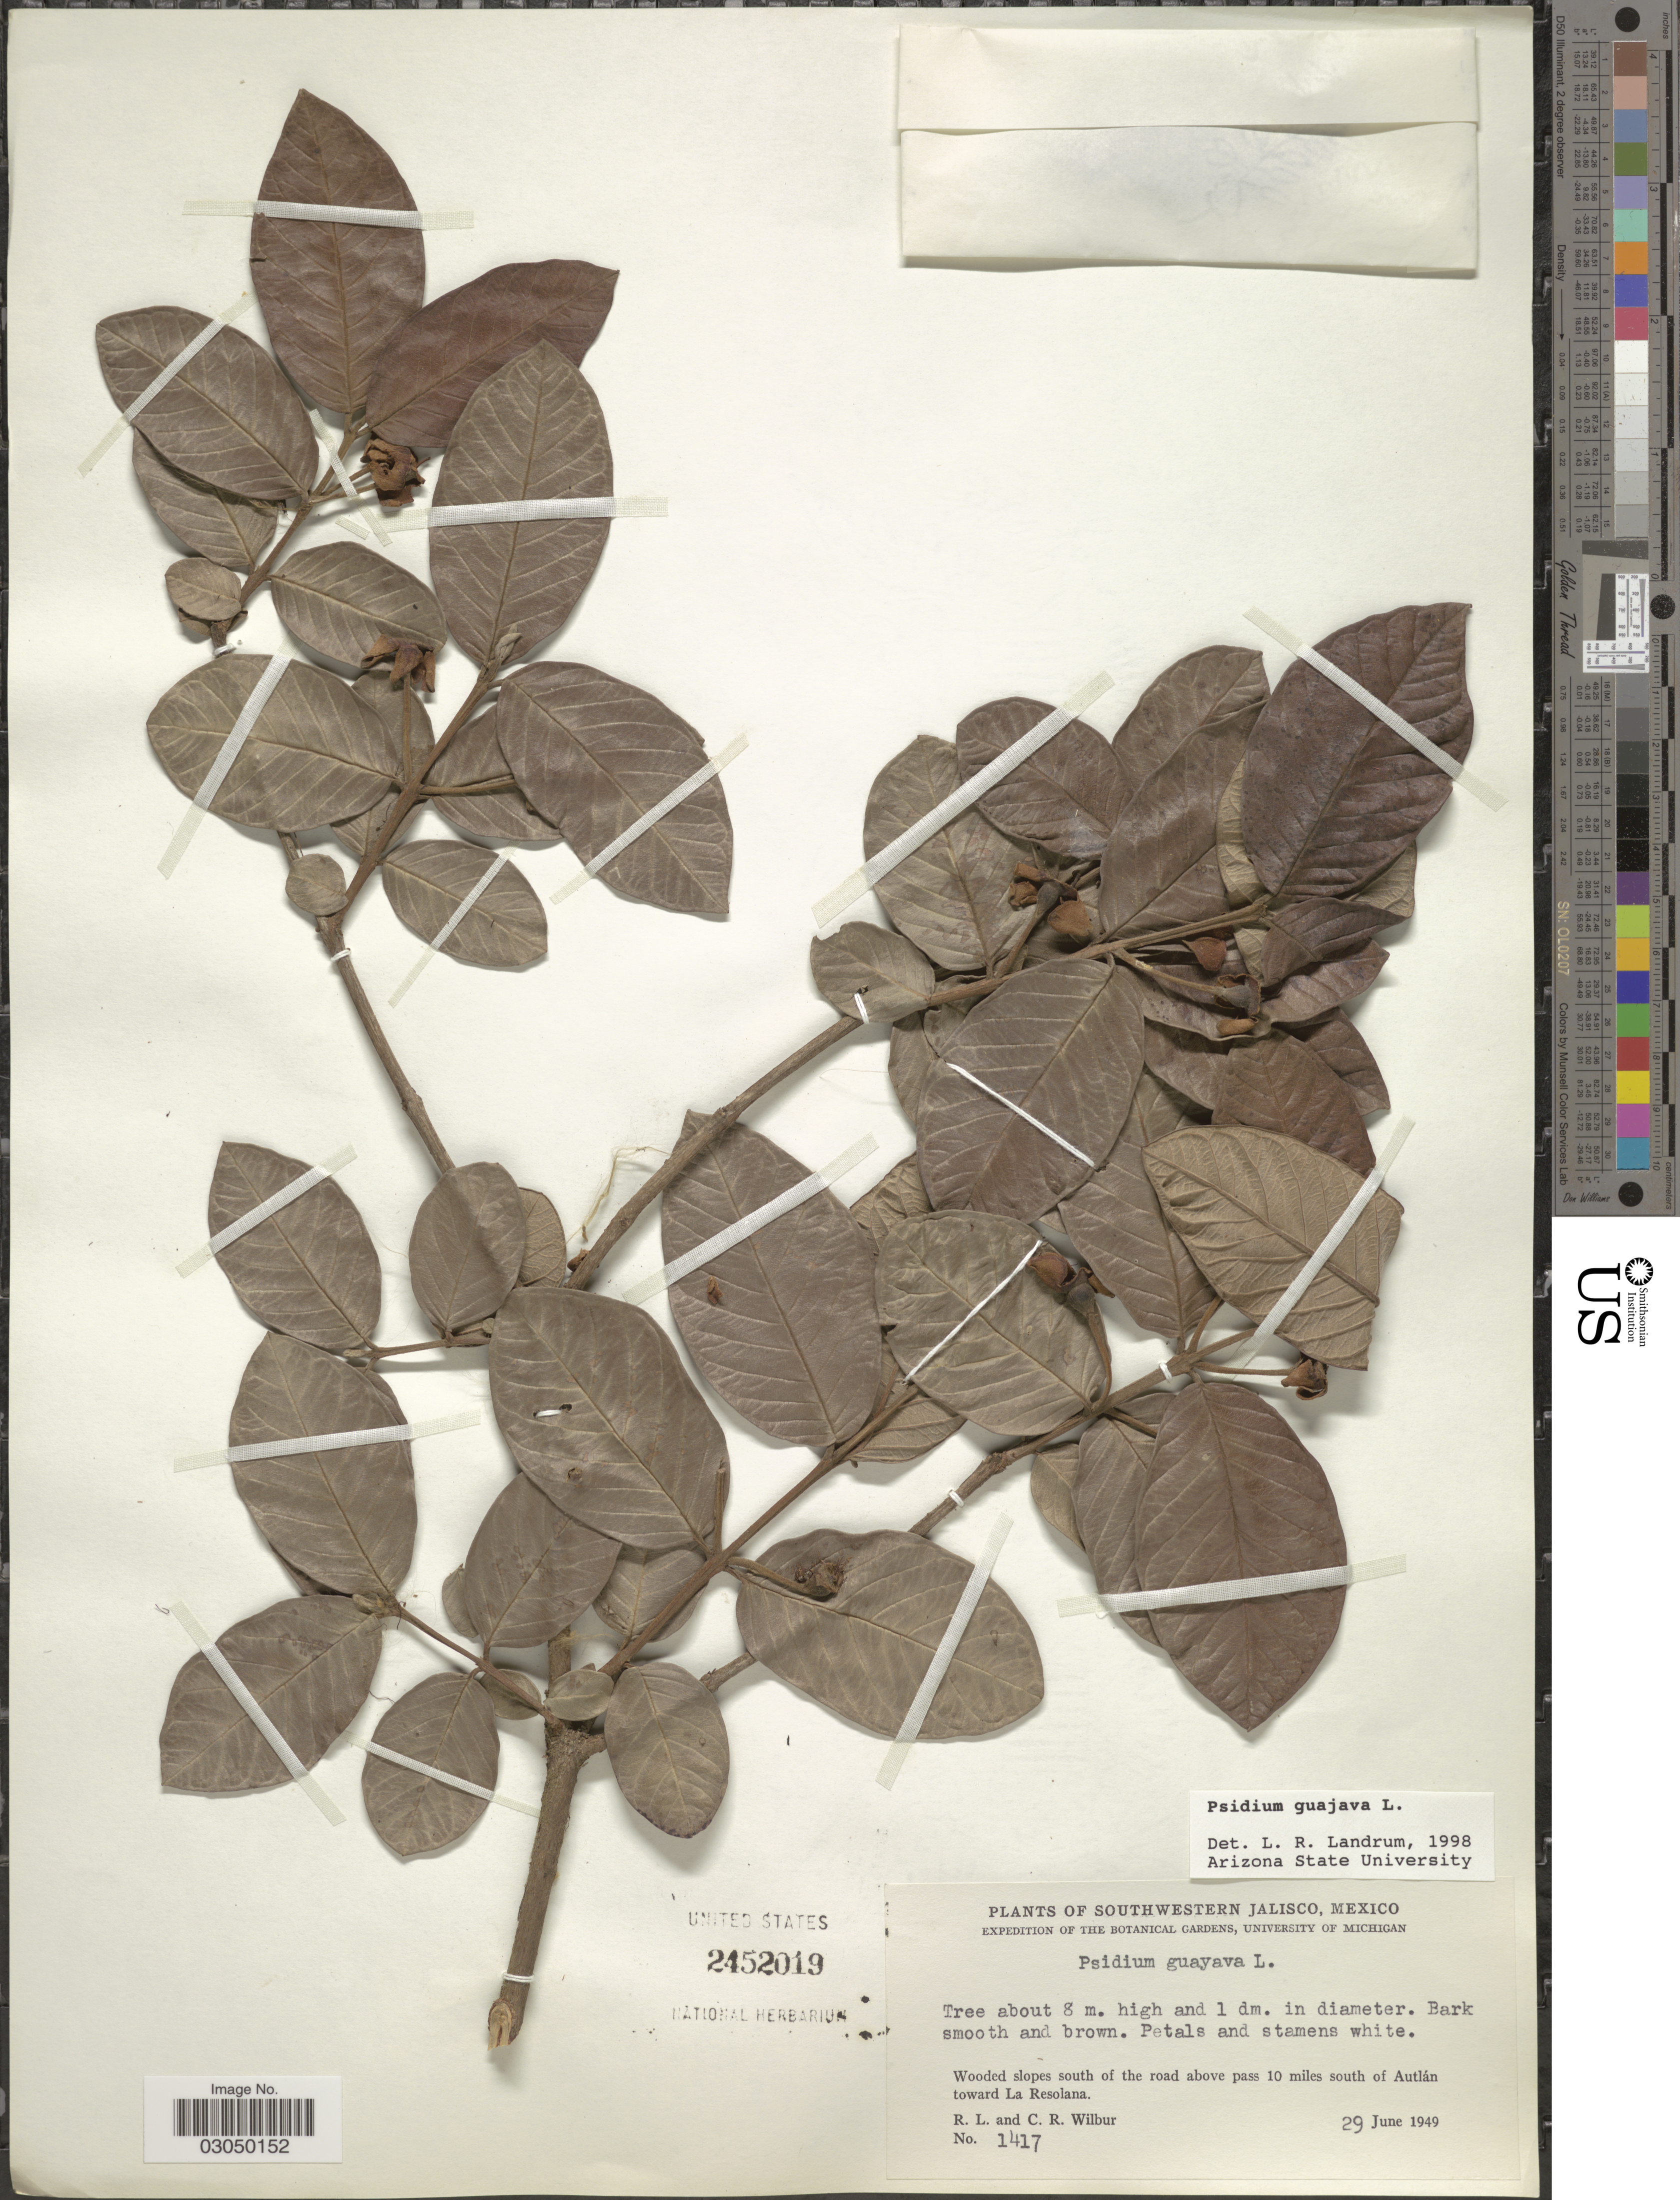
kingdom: Plantae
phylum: Tracheophyta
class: Magnoliopsida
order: Myrtales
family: Myrtaceae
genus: Psidium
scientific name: Psidium guajava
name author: L.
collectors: R. L. Wilbur & C. Wilbur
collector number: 1417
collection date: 1949-06-29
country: Mexico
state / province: Jalisco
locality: Southwestern Jalisco. Wooded slopes south of the road above pass 10 miles south of Autlán toward La Resolana.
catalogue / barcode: US 2452019